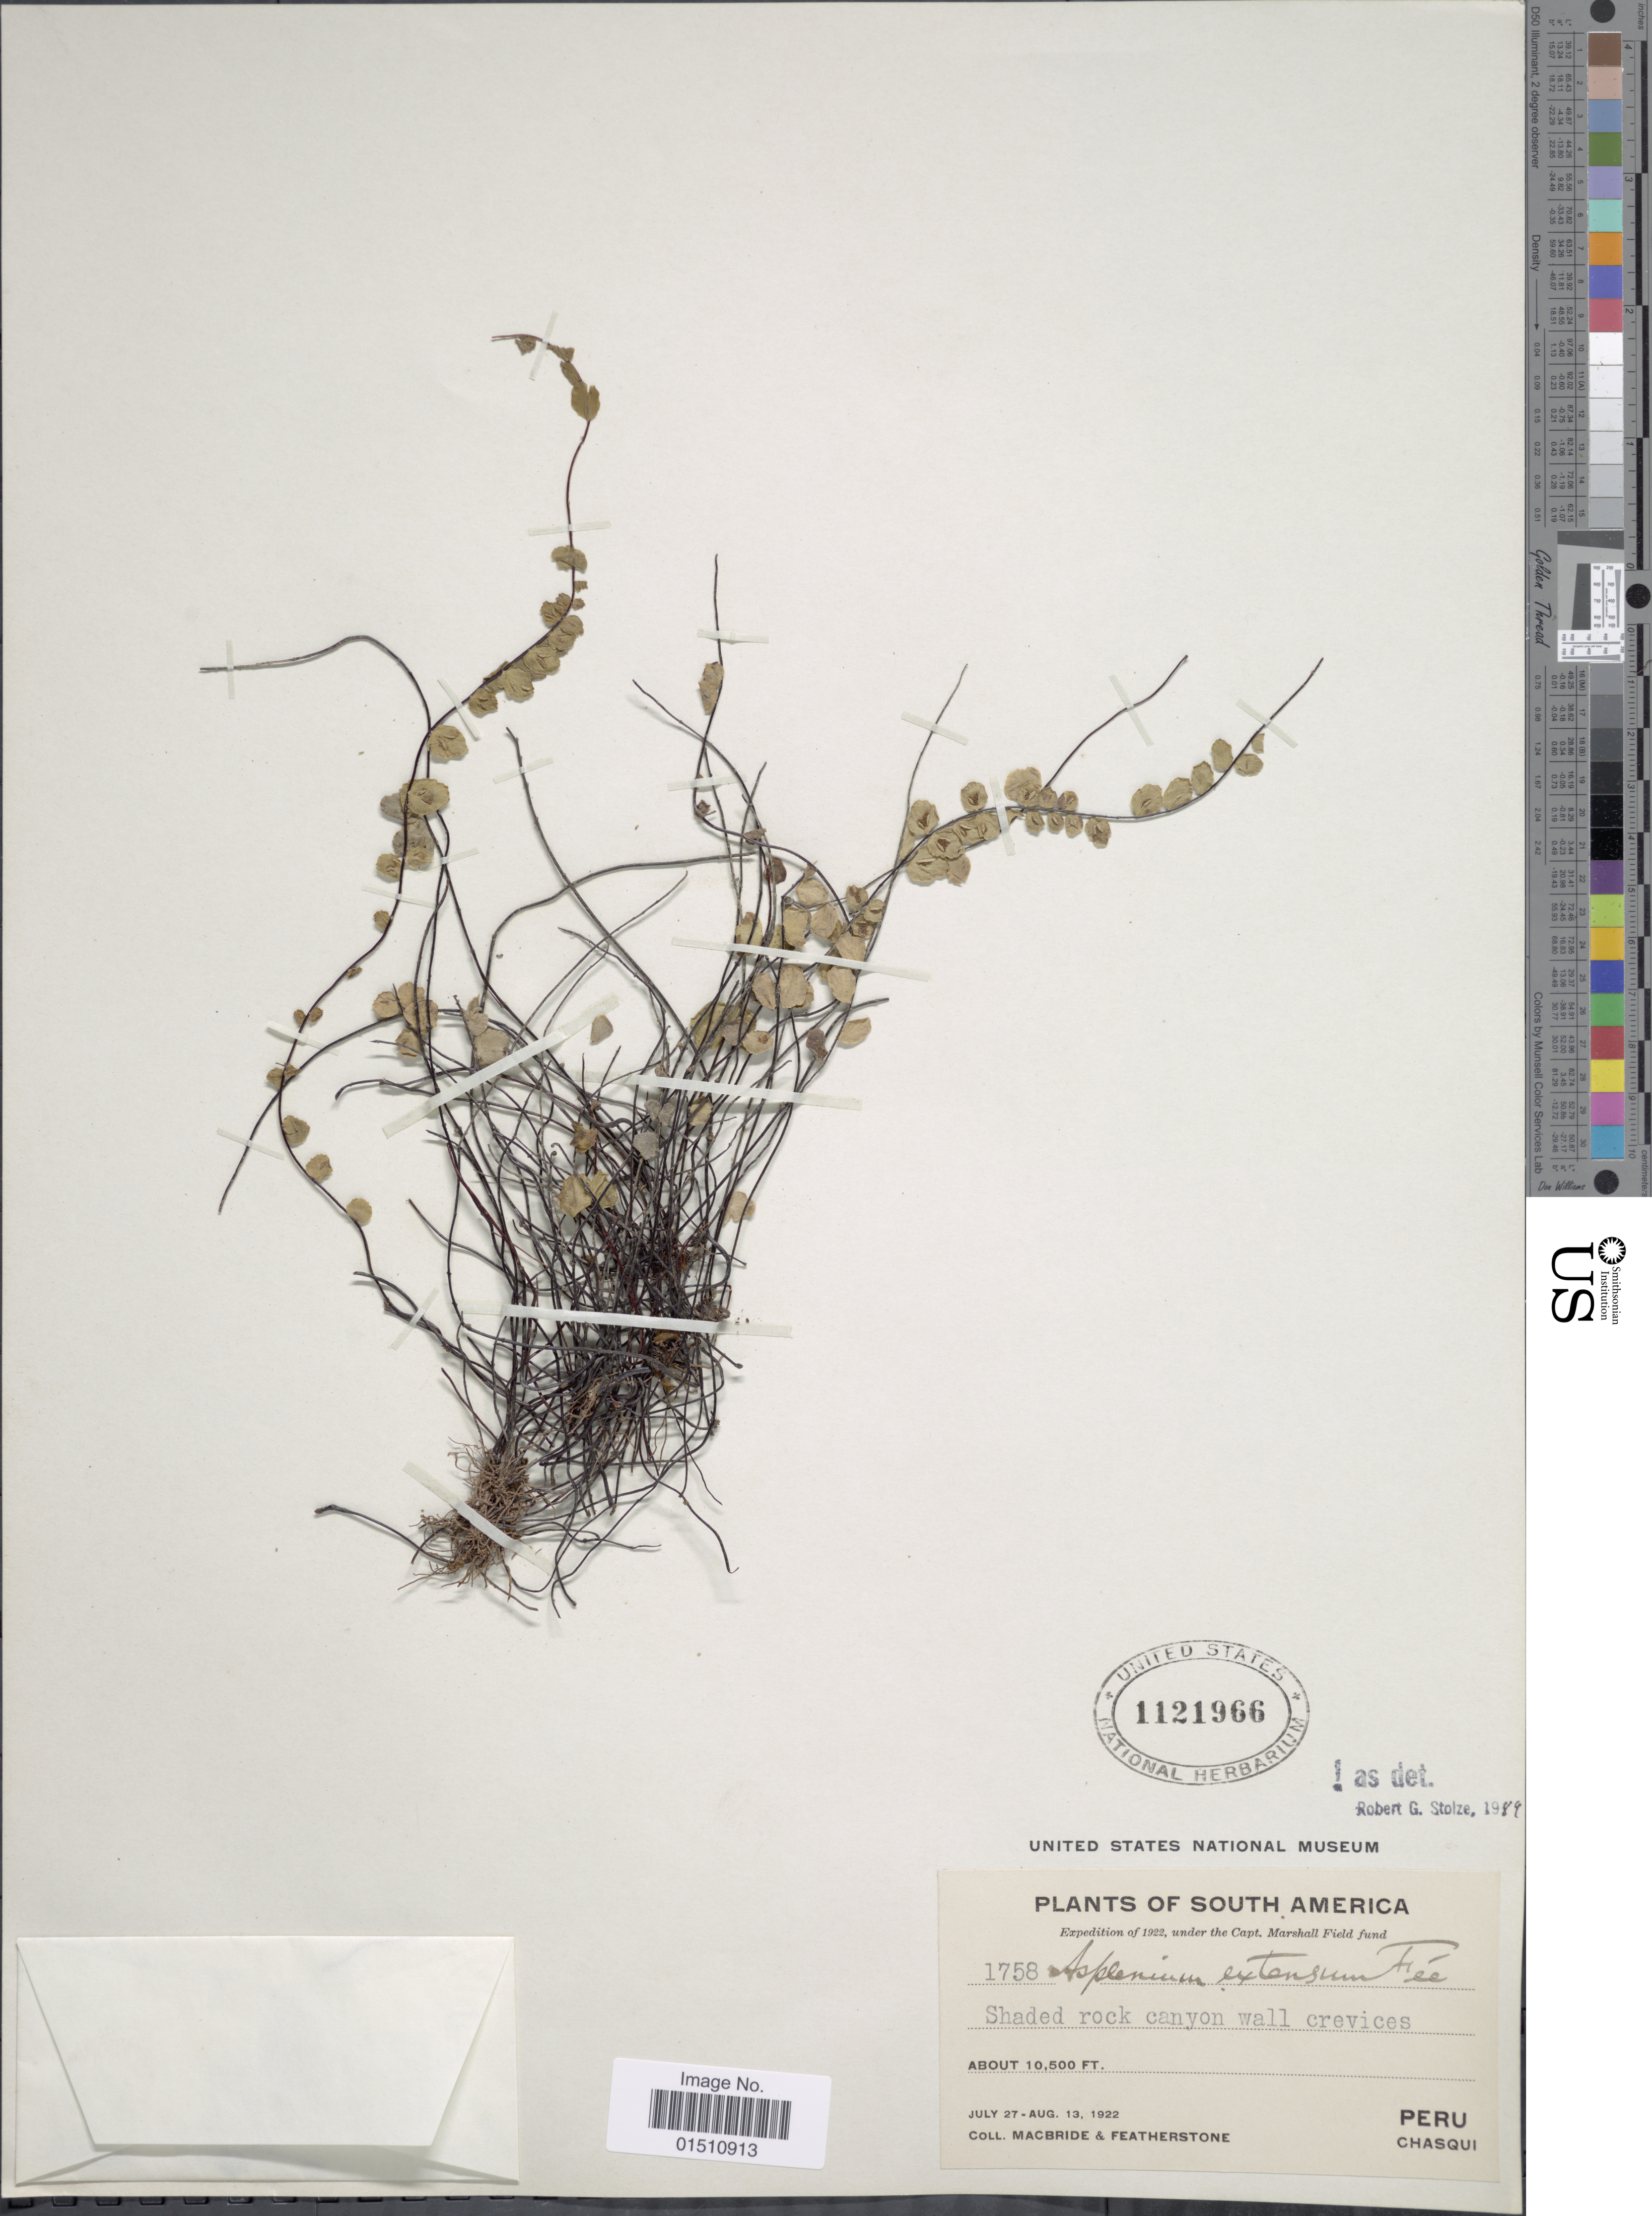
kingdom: Plantae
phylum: Tracheophyta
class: Polypodiopsida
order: Polypodiales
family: Aspleniaceae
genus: Asplenium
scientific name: Asplenium extensum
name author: Fée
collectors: Macbride, -- & -. Featherstone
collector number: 1758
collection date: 1922-07-27/1922-08-13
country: Peru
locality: South America, Peru, Chasqui.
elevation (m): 3200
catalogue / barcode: US 1121966